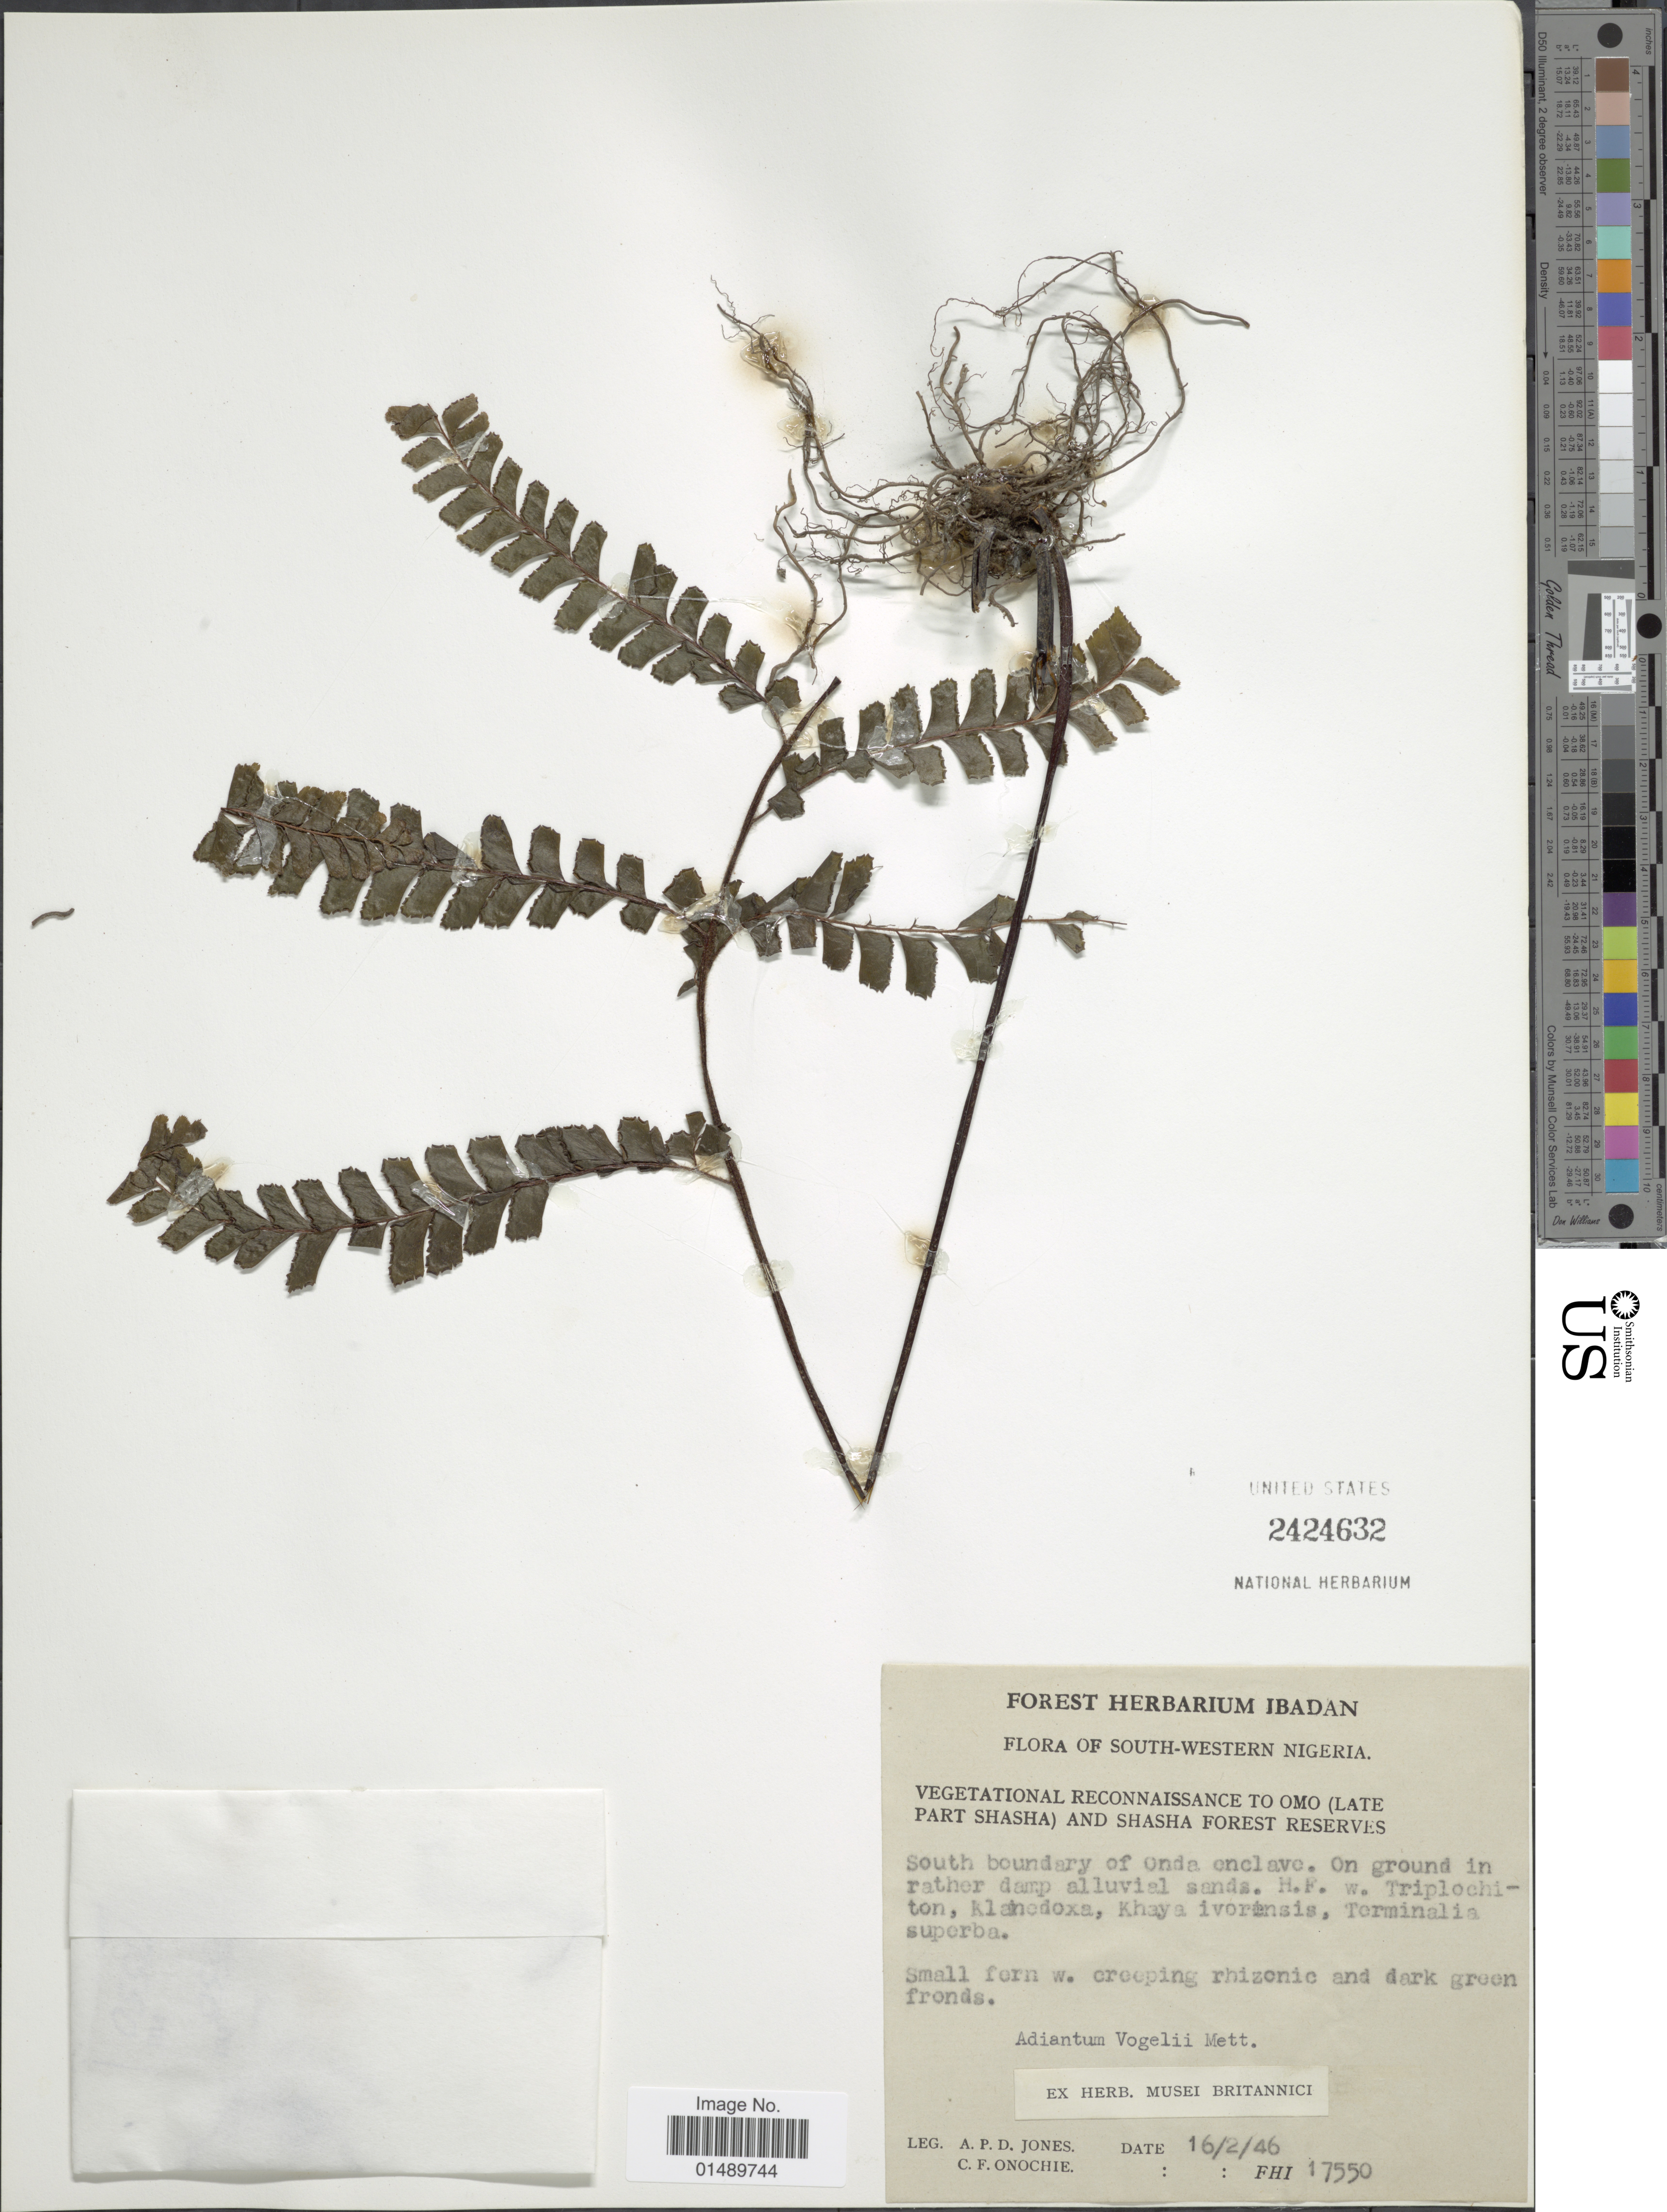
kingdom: Plantae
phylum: Tracheophyta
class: Polypodiopsida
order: Polypodiales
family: Pteridaceae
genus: Adiantum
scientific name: Adiantum vogelii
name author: Mett. ex Keys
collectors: A. P. Jones & C. Onochie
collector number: FHI 17550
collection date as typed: Transcribed d/m/y: 16/2/46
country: Nigeria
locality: South-Western Nigeria, South boundary of Onda onclavo. Omo (late part shasha) and shasha forest reserves.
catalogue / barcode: US 2424632